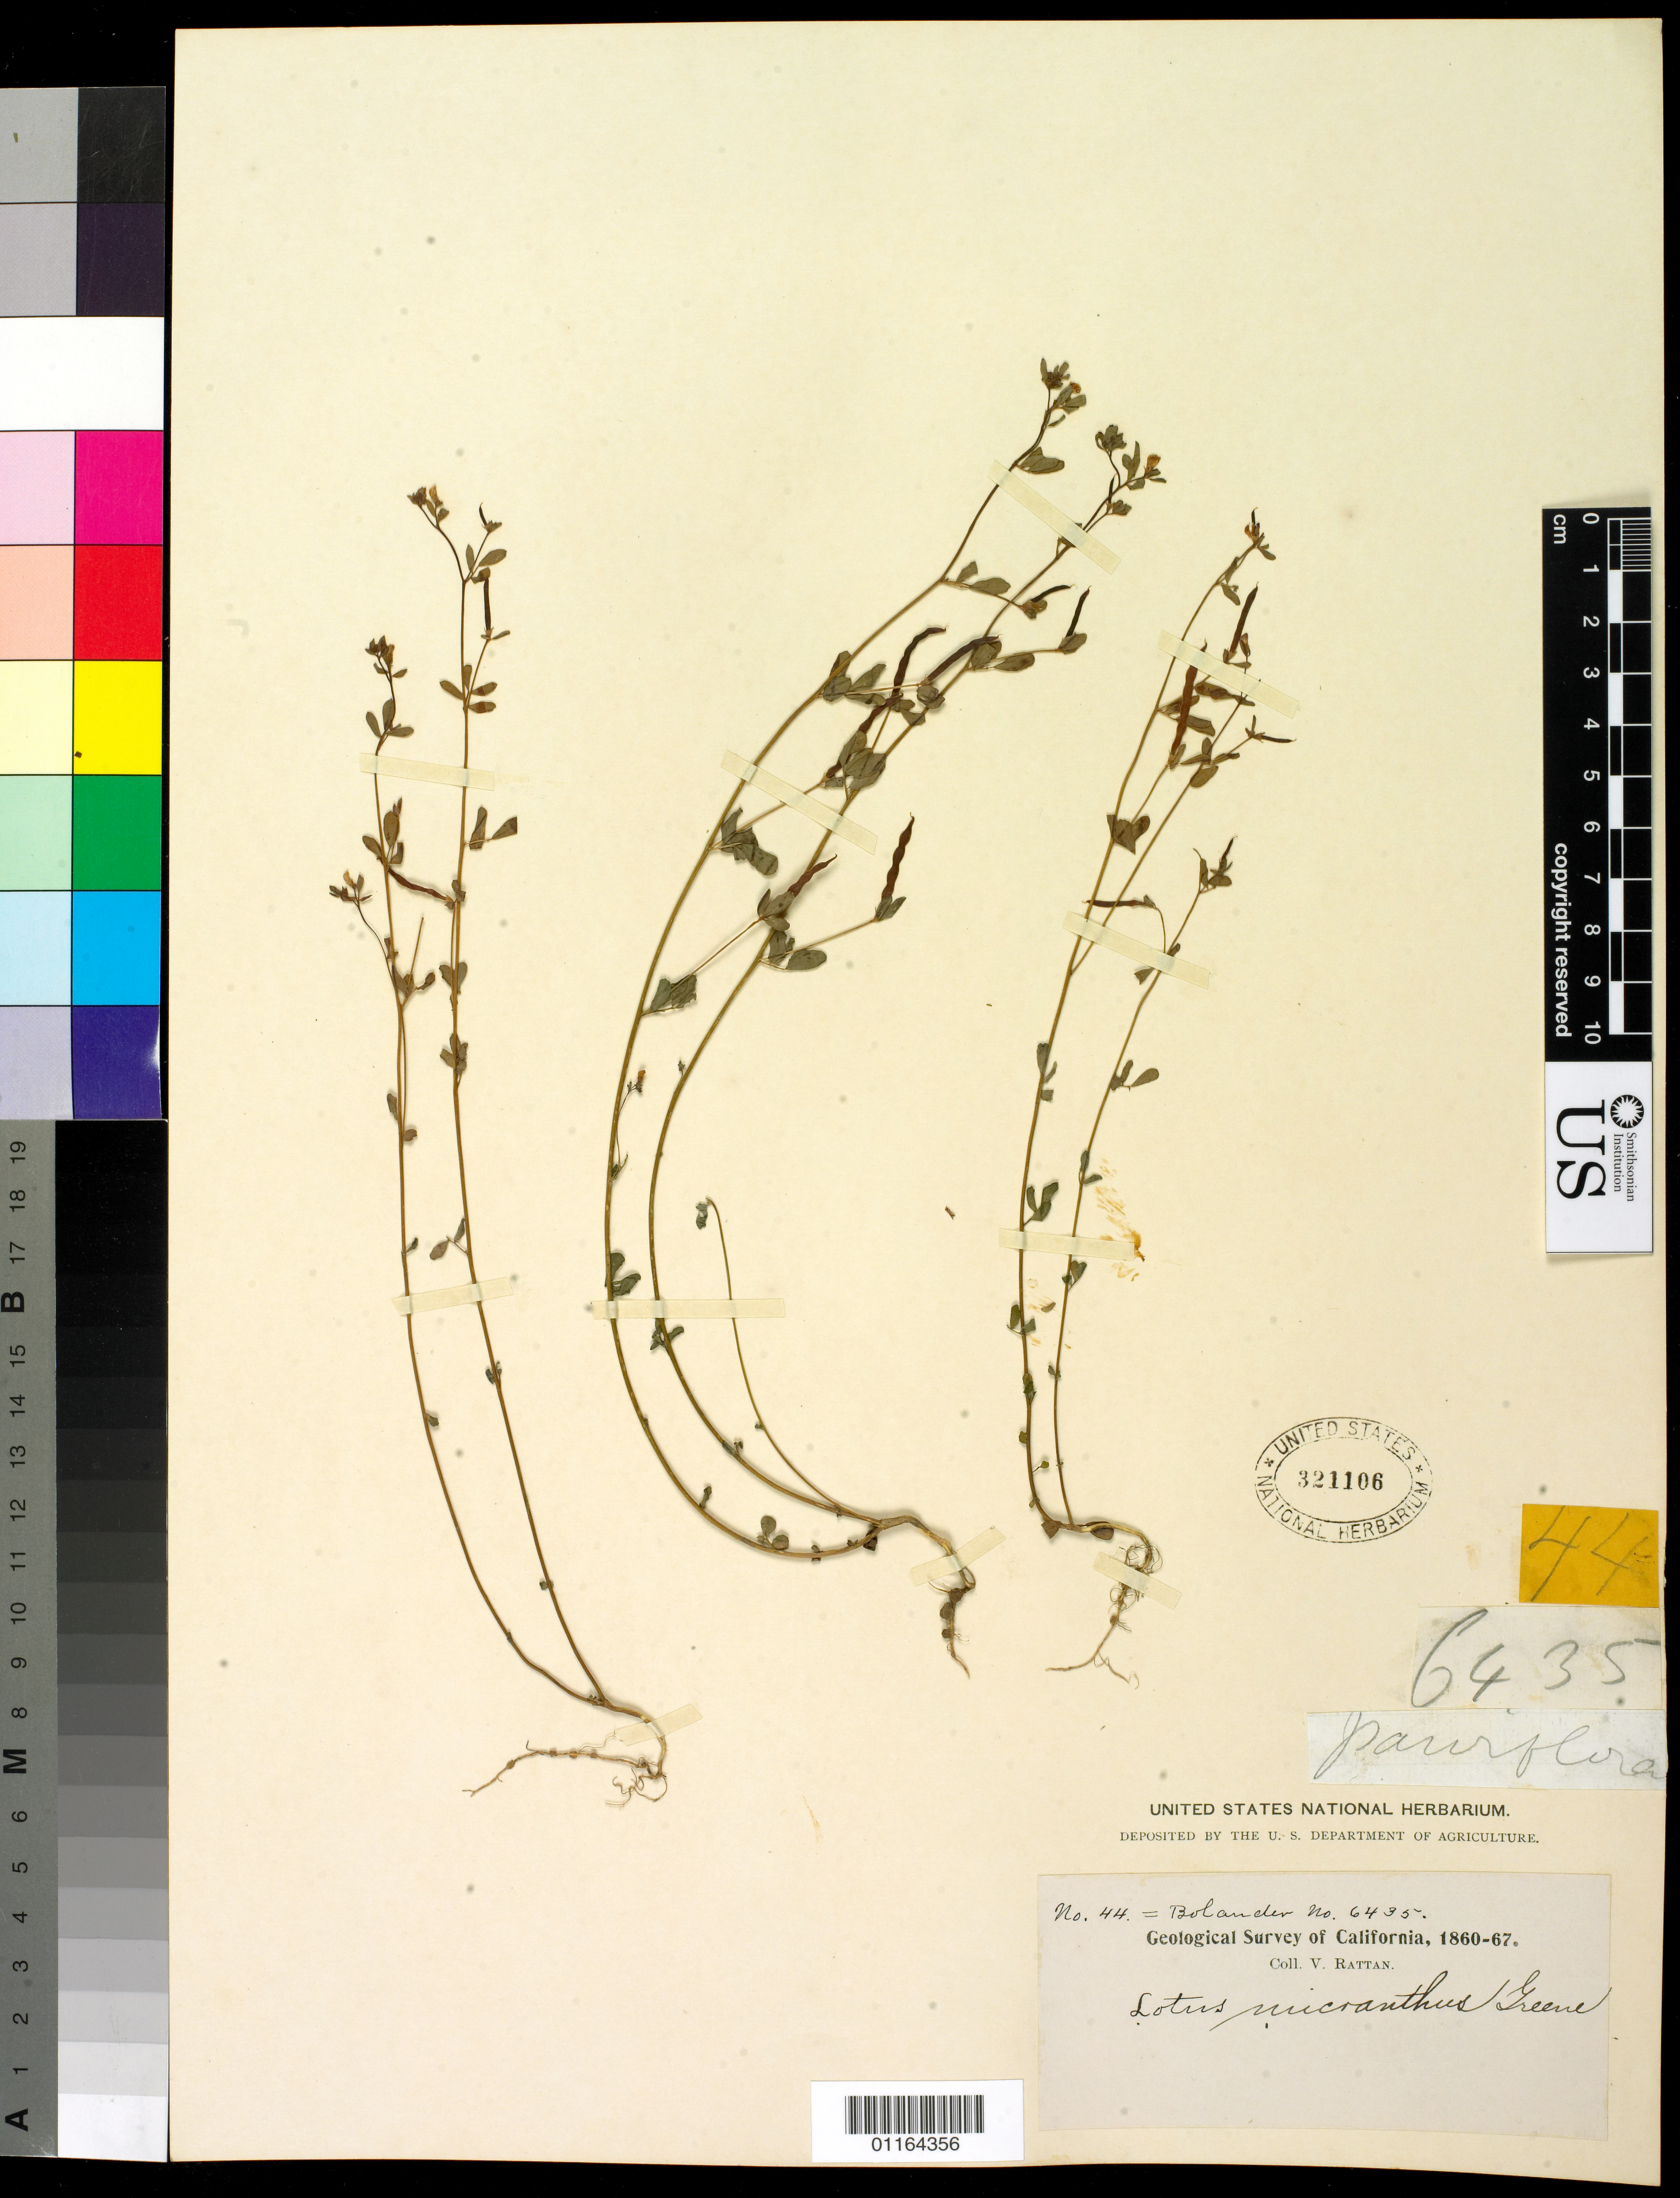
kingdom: Plantae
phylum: Tracheophyta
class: Magnoliopsida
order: Fabales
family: Fabaceae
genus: Syrmatium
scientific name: Syrmatium micranthum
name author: (Torr. & A. Gray) Greene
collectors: V. Rattan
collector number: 44-=Bolander 6435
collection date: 1860/1867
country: United States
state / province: California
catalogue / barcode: US 321106